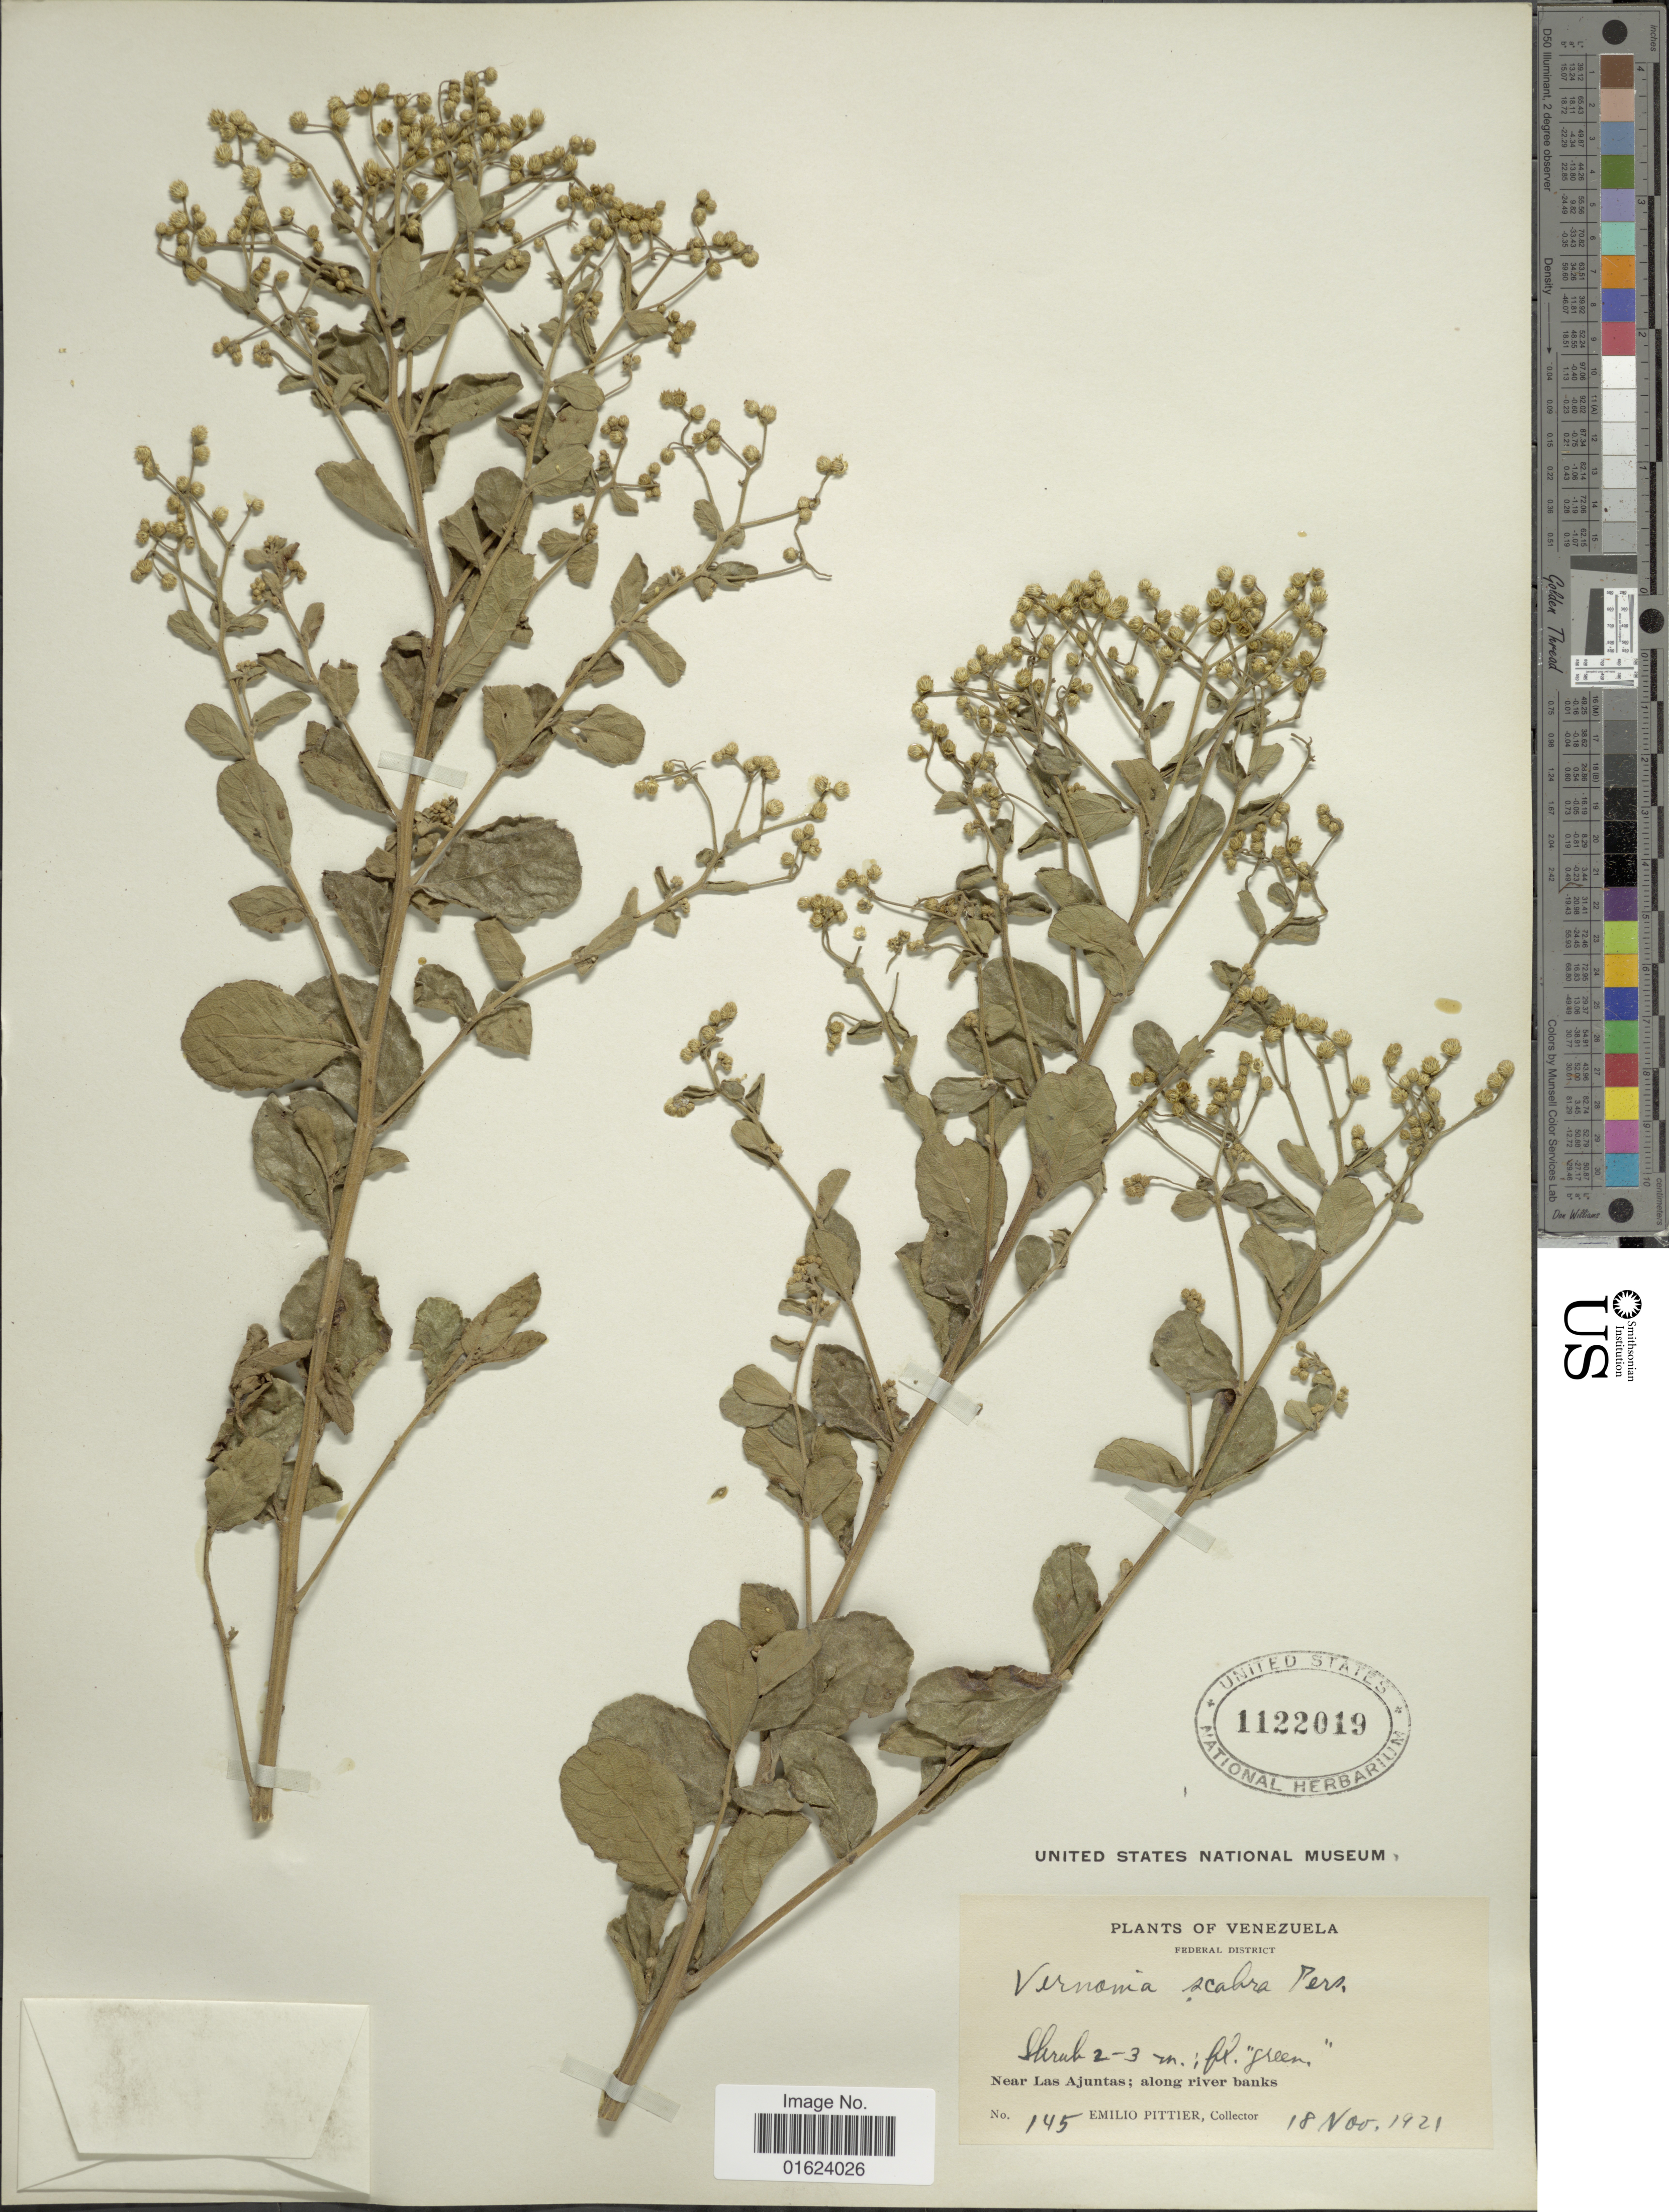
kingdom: Plantae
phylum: Tracheophyta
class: Magnoliopsida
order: Asterales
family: Asteraceae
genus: Vernonia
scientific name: Vernonia brasiliana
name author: (L.) Druce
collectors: E. Pittier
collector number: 145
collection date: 1921-11-18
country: Venezuela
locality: Venezuela. Federal District. Near Las Ajuntas, along river banks.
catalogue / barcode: US 1122019